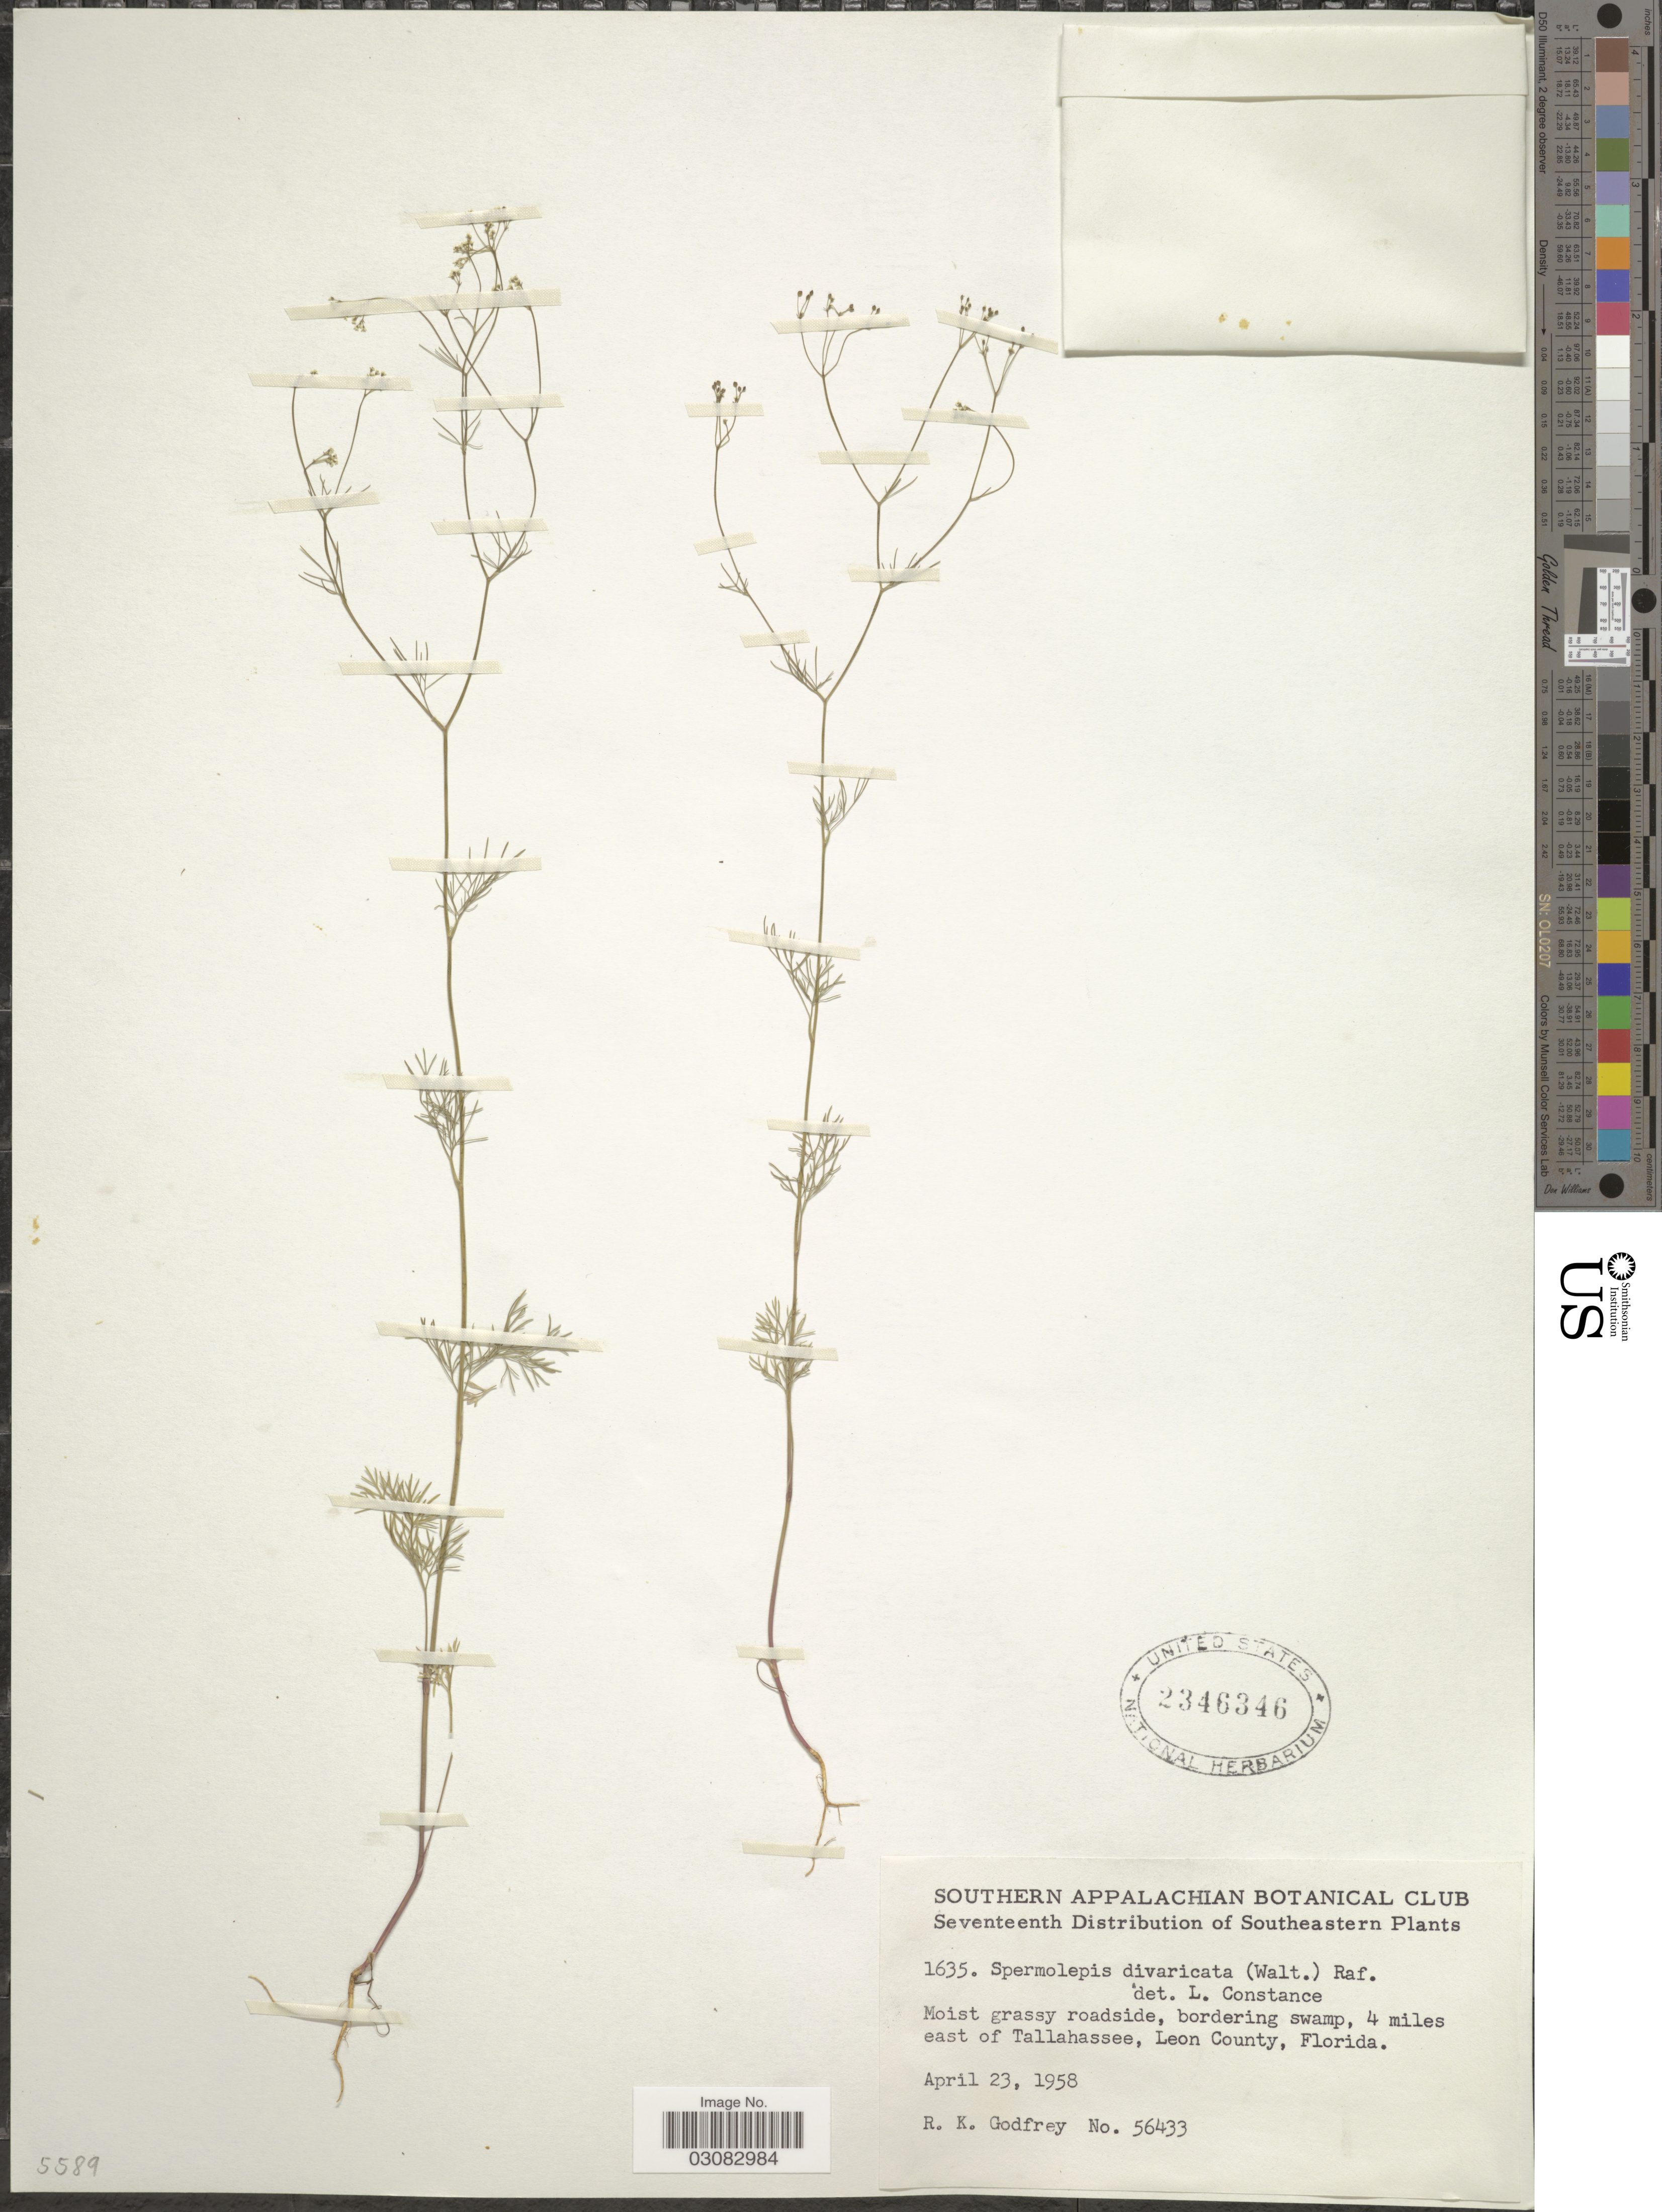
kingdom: Plantae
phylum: Tracheophyta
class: Magnoliopsida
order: Apiales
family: Apiaceae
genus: Spermolepis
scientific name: Spermolepis divaricata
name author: (Walter) Raf.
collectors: R. K. Godfrey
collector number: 56433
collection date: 1958-04-23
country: United States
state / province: Florida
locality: Southern Appalachian, Moist grassy roadside, bordering swamp, 4 miles east of Tallahassee, Leon County.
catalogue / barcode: US 2346346